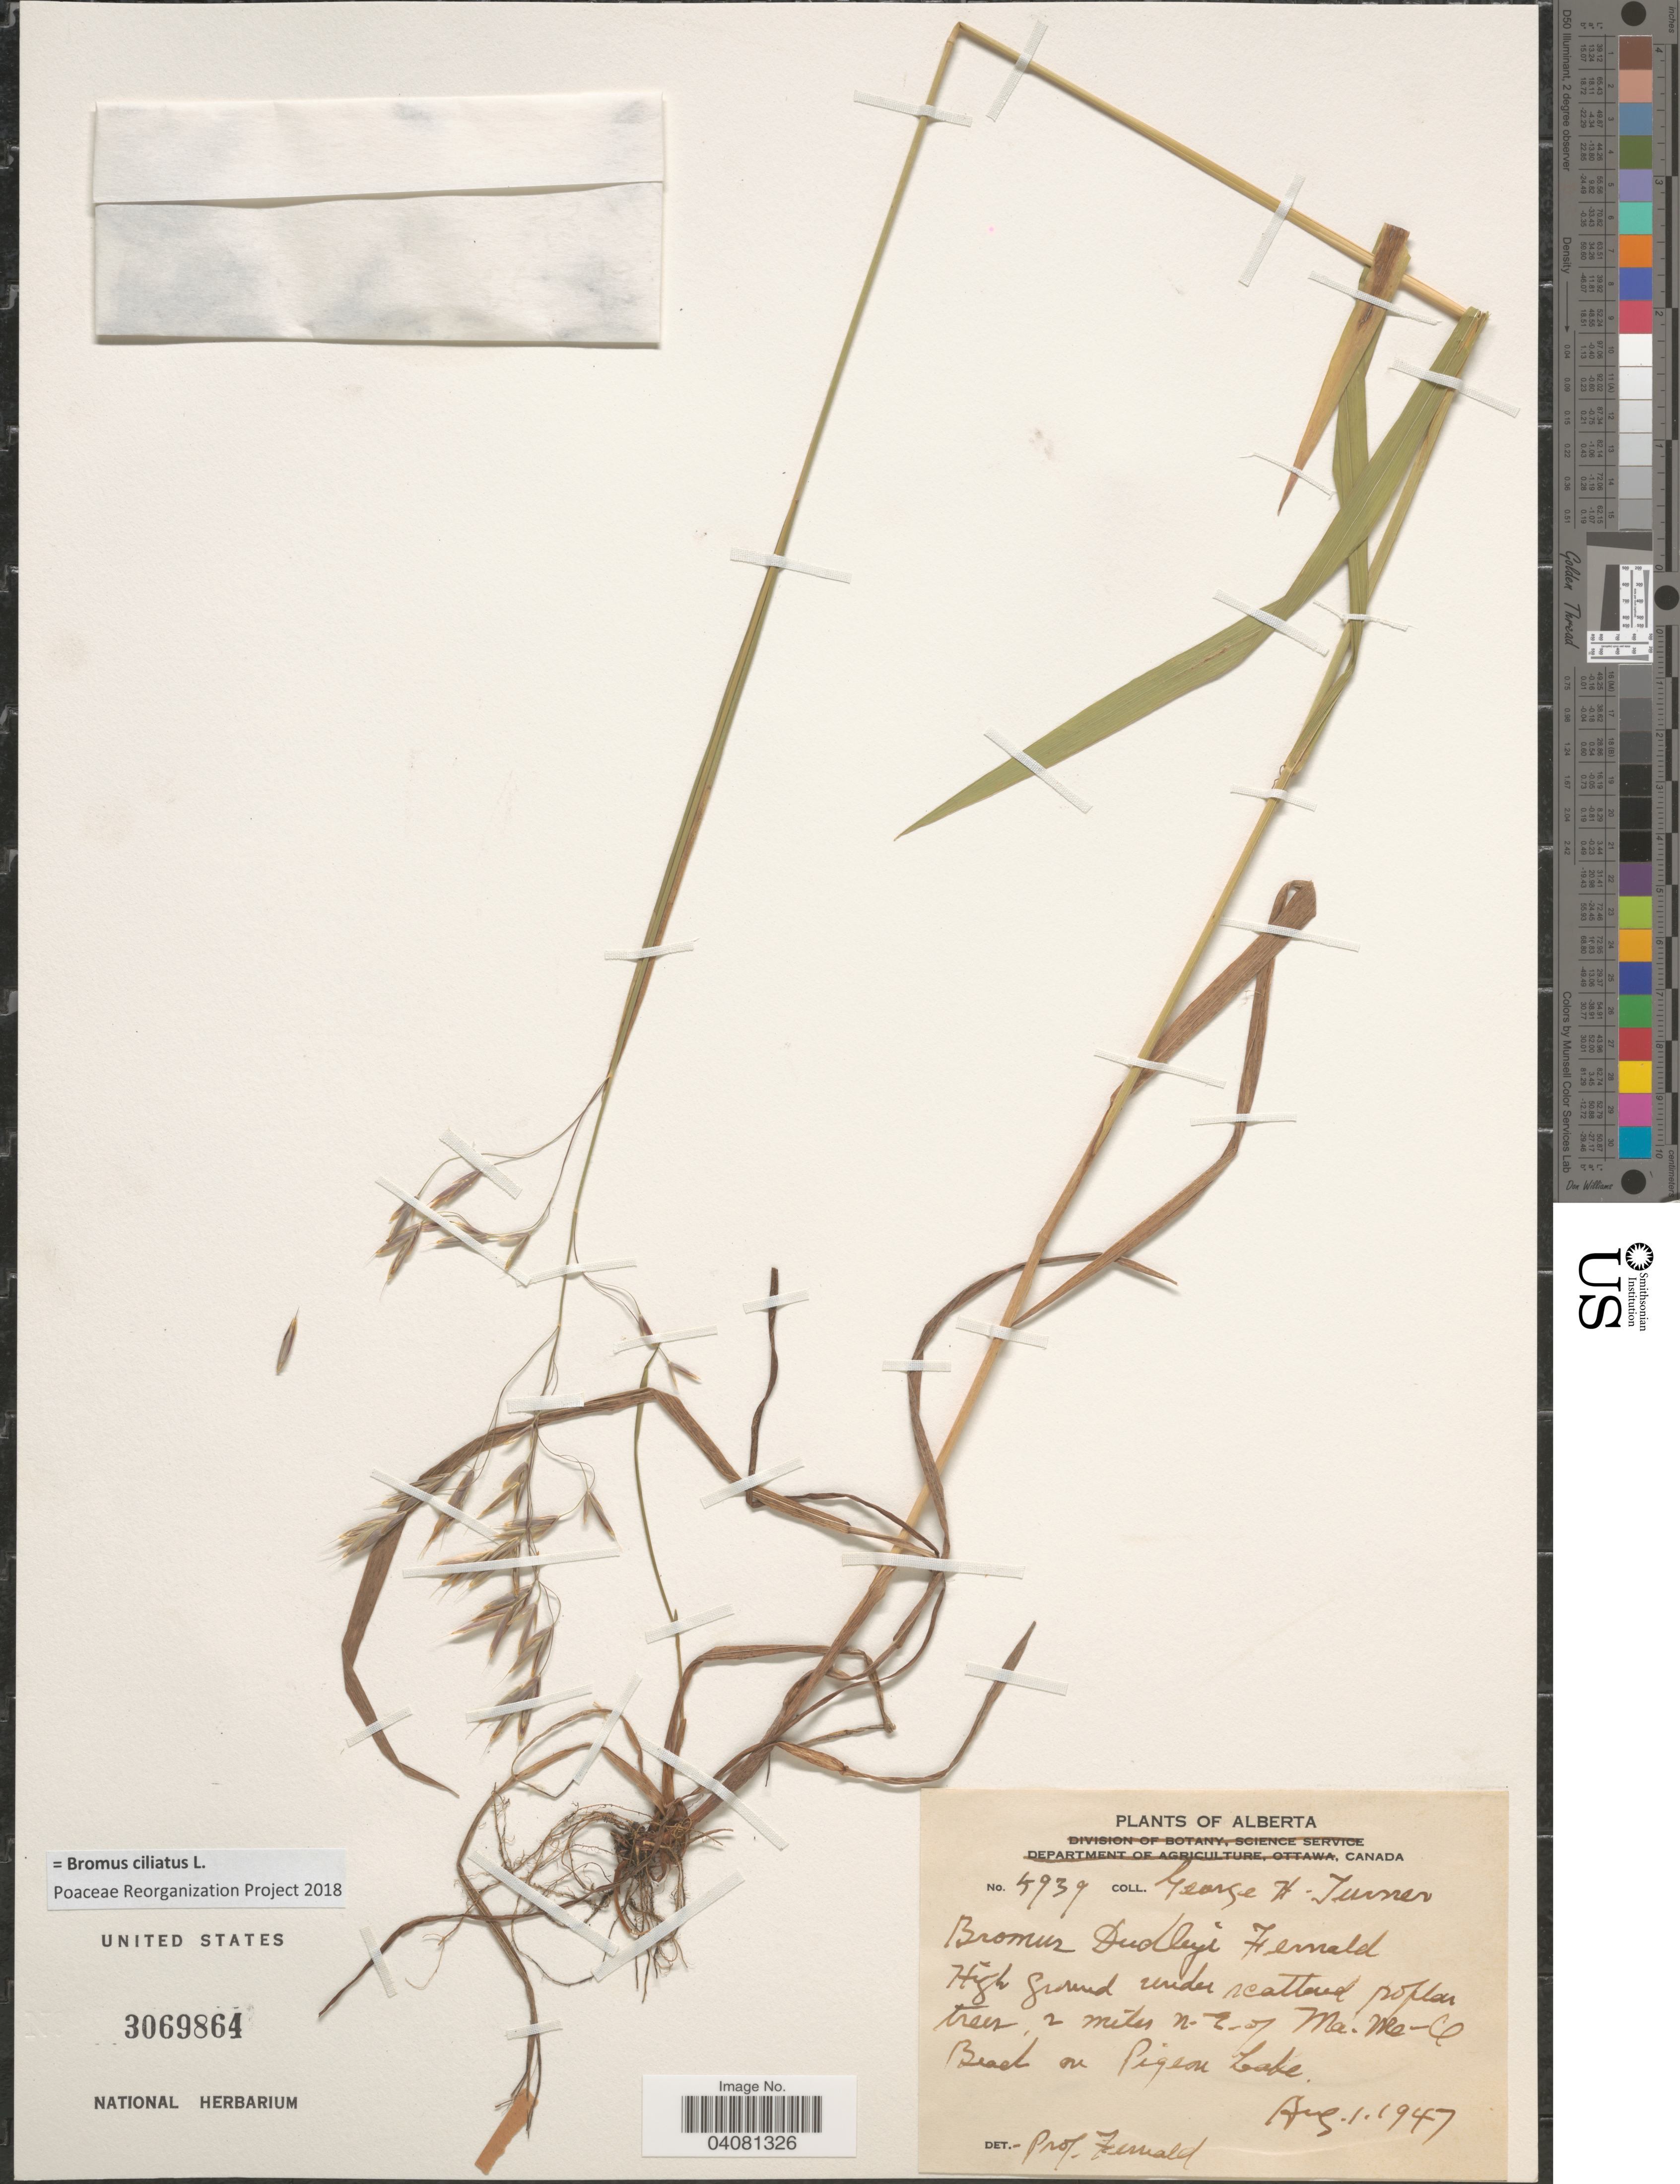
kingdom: Plantae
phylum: Tracheophyta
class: Liliopsida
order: Poales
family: Poaceae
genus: Bromus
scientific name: Bromus ciliatus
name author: L.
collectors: G. H. Turner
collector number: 4939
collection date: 1947-08-01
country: Canada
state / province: Alberta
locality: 2 miles N.E. of Ma-Me-Cl. Brad on Pigeon Lake.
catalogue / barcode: US 3069864